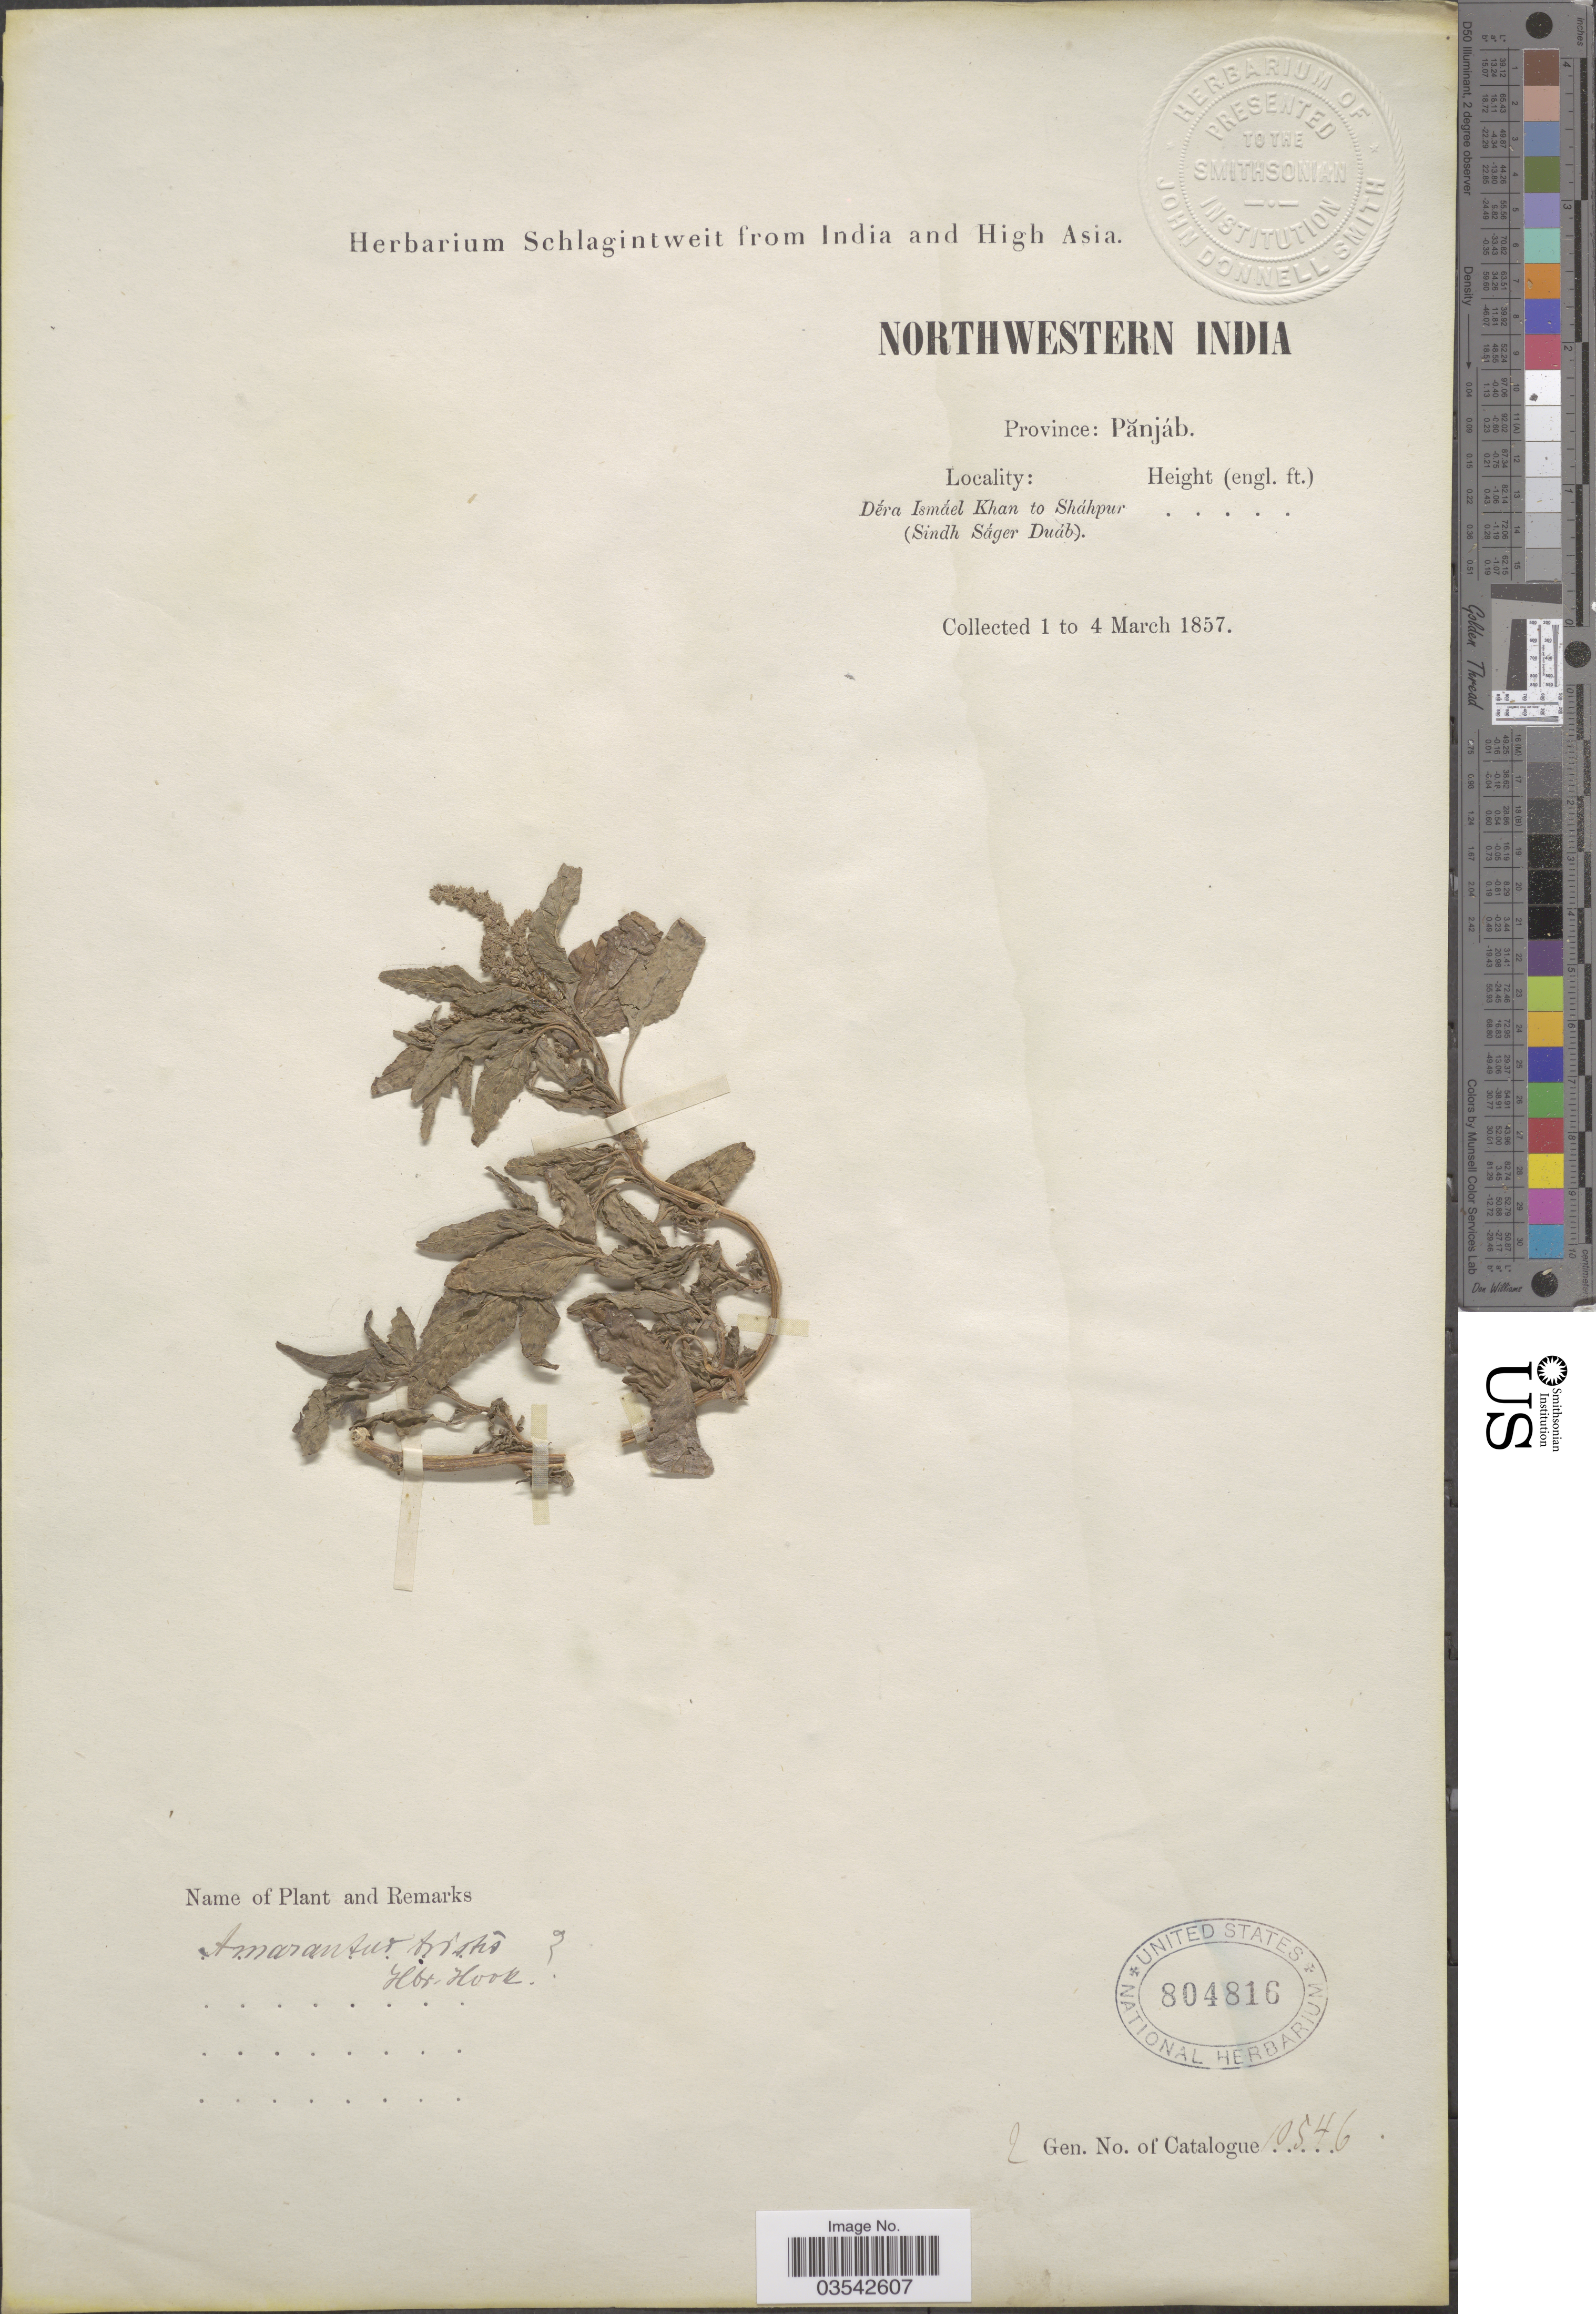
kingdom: Plantae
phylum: Tracheophyta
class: Magnoliopsida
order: Caryophyllales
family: Amaranthaceae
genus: Amaranthus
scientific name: Amaranthus sp.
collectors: ex herb. Schlagintweit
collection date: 1857-03-01/1857-03-04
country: India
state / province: Punjab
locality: Northwestern India. Province: Pănjáb. Déra Ismáel Khan to Sháhpur (Sindh Ságer Duáb).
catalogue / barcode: US 804816